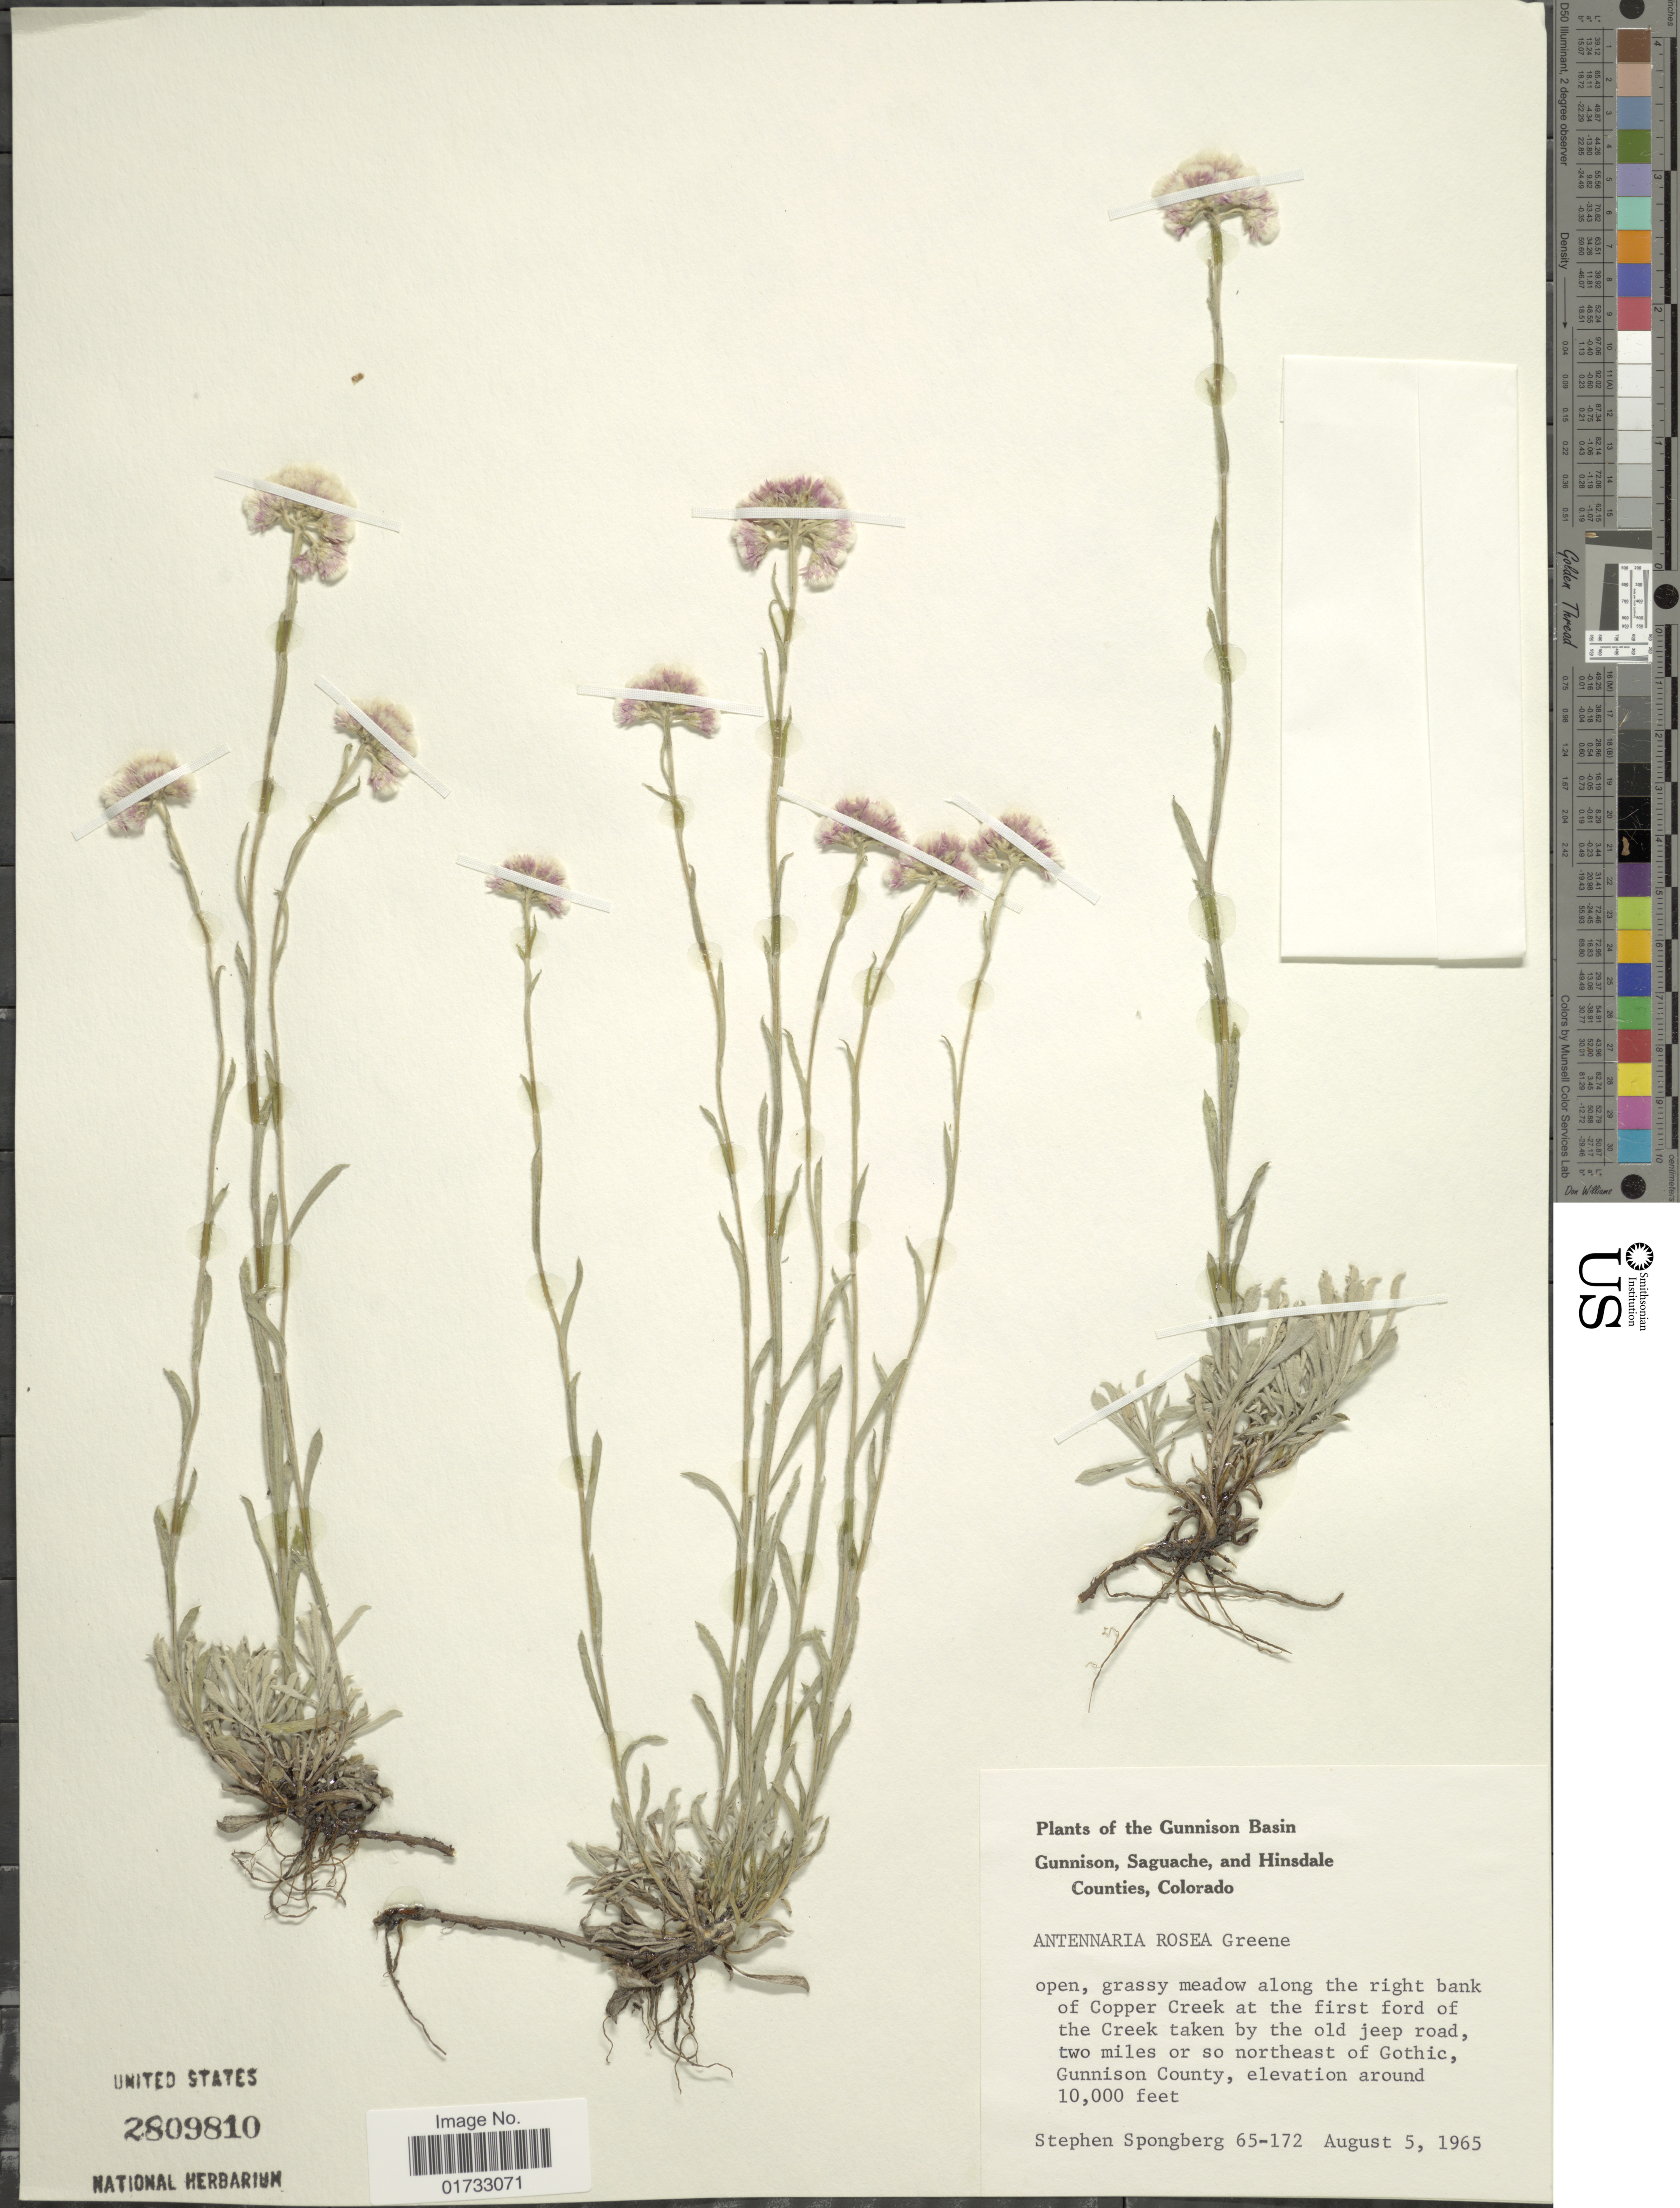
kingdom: Plantae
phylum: Tracheophyta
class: Magnoliopsida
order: Asterales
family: Asteraceae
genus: Antennaria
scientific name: Antennaria rosea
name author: Greene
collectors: S. A.Spongberg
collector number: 65-172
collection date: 1965-08-05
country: United States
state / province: Colorado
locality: Gunnison Basin, Gunnison, Saguache, and Hinsdale Counties, open, graasy meadow along the right bank of Copper Creek at the first ford of the Creek taken by the old jeep road, two mile or so northeast of Gothic, Gunnison County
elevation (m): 3048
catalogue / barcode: US 2809810